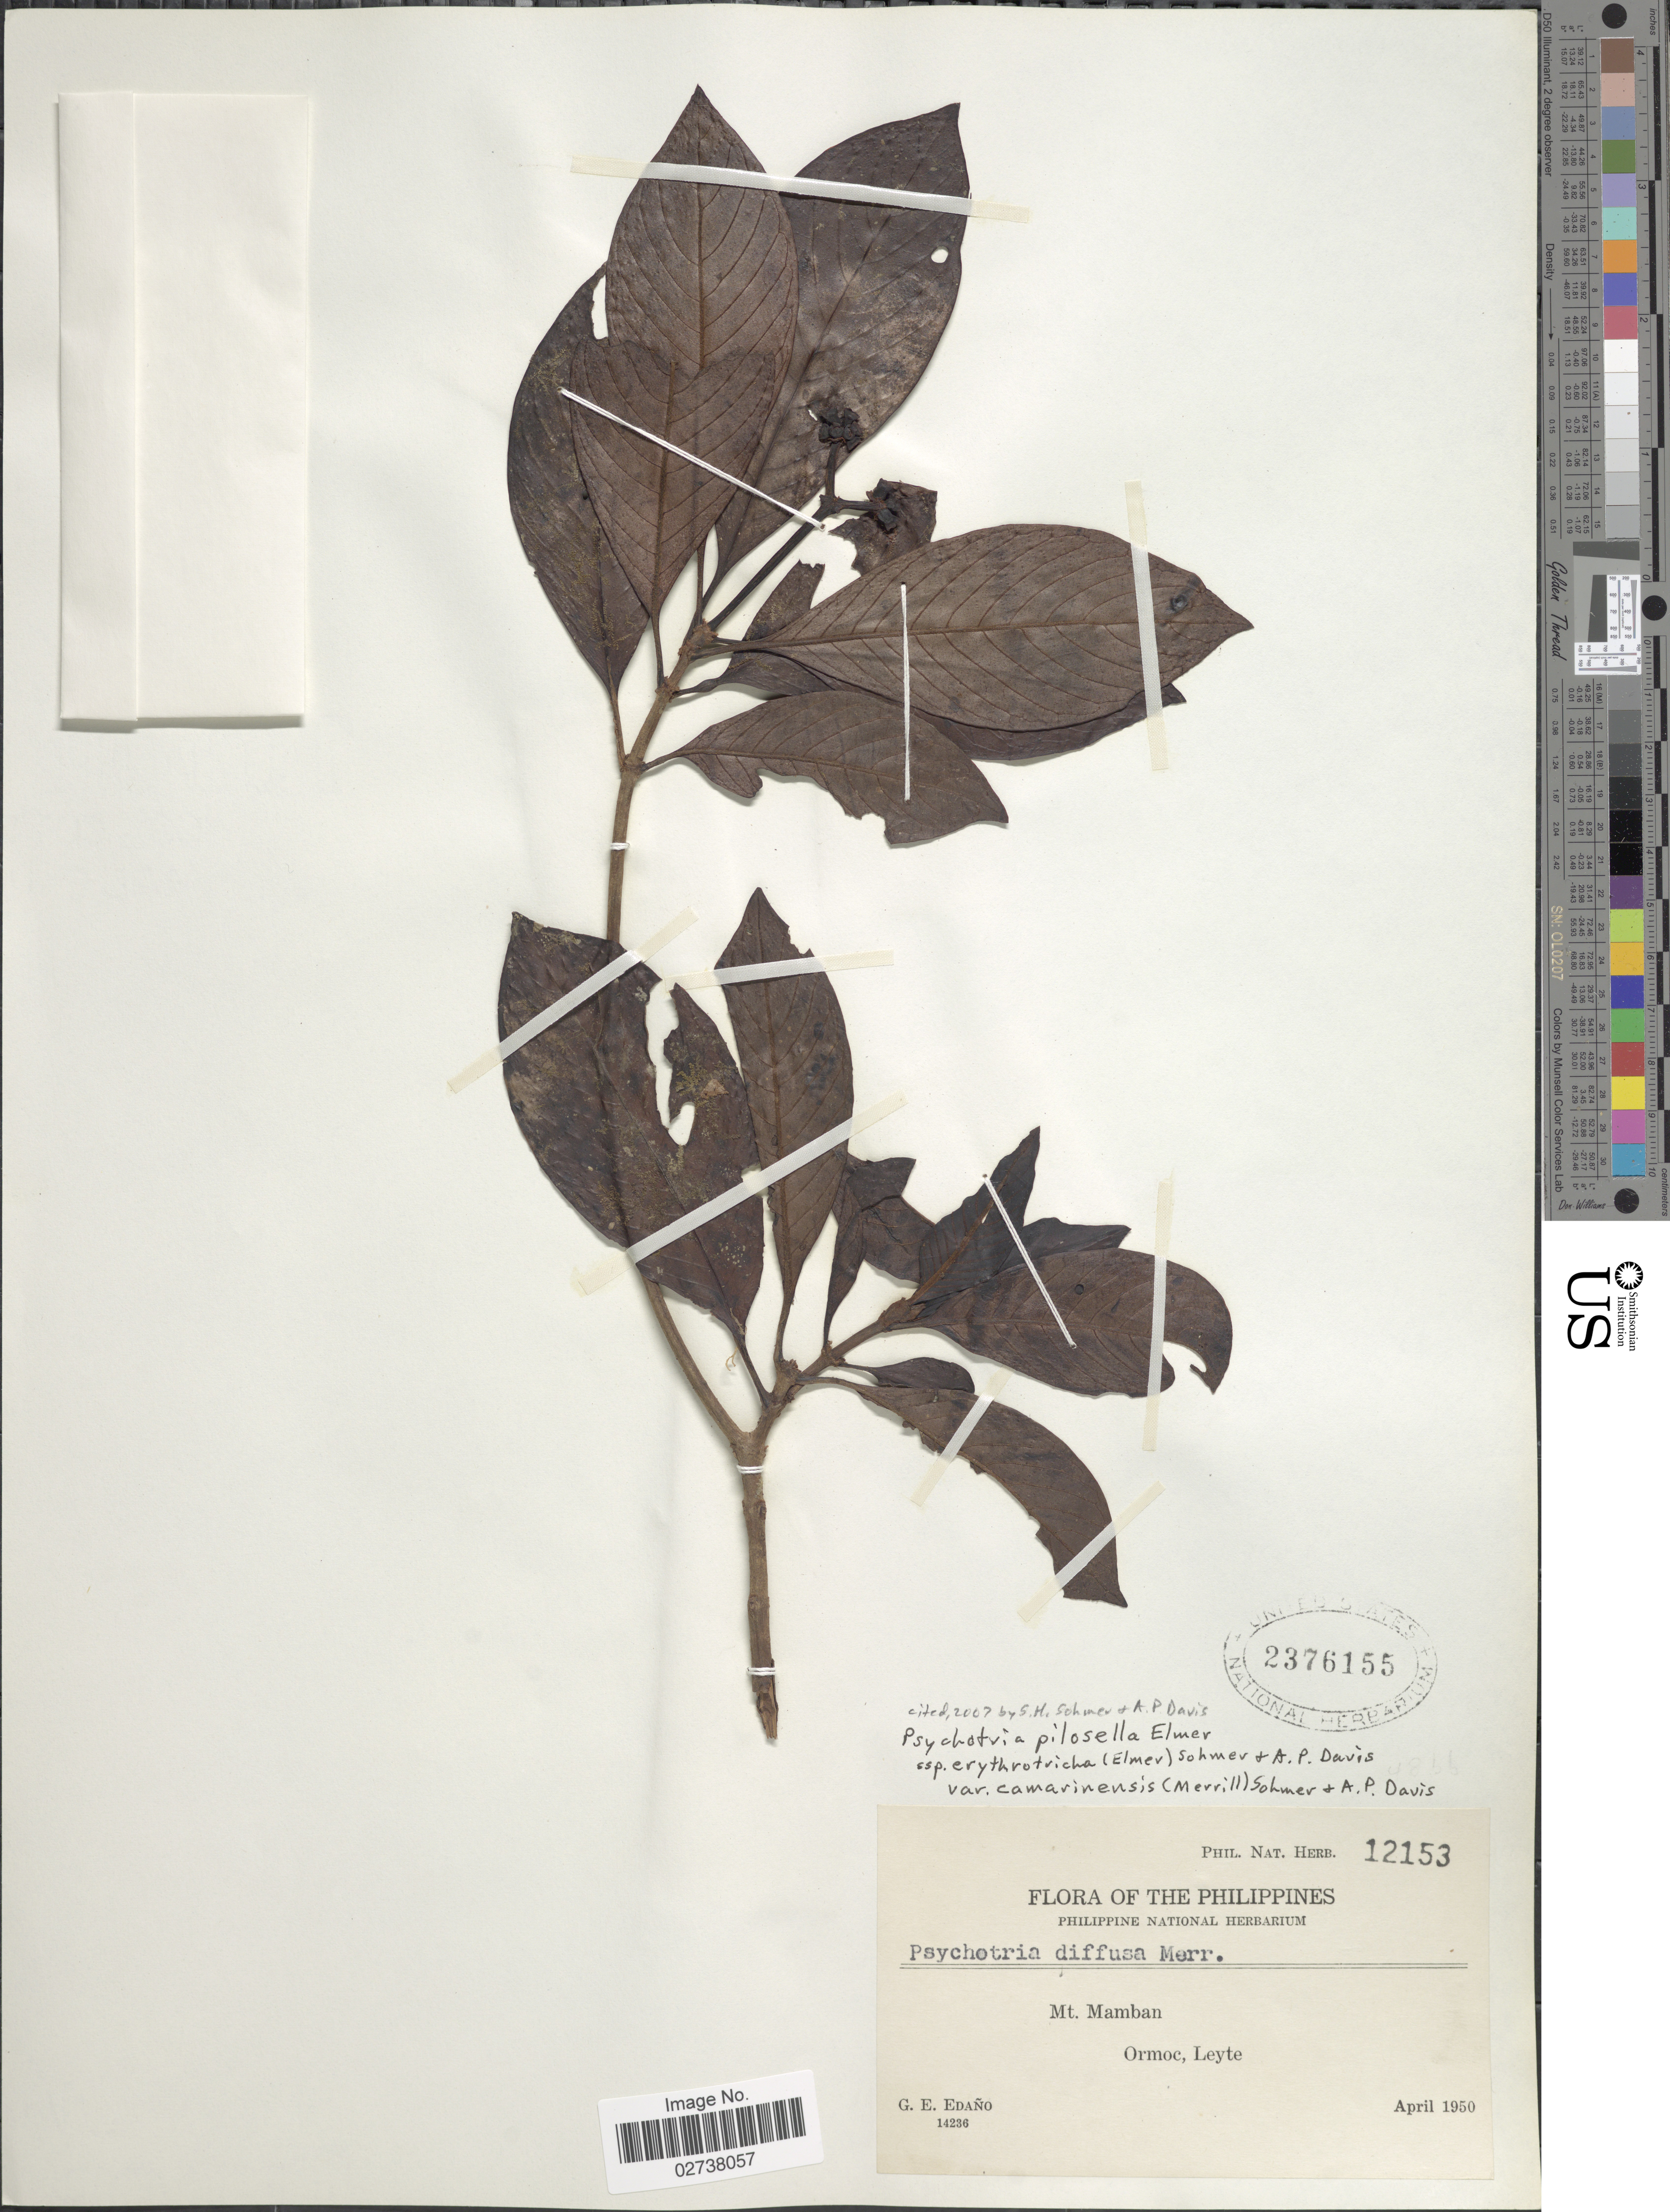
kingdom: Plantae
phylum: Tracheophyta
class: Magnoliopsida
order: Gentianales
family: Rubiaceae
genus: Psychotria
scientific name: Psychotria pilosella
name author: Elmer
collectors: G. E. Edaño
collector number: Phil. Nat. Herb. 12153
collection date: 1950-04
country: Philippines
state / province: Eastern Visayas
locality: Mt. Mamban. Ormoc, Leyte.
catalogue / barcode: US 2376155